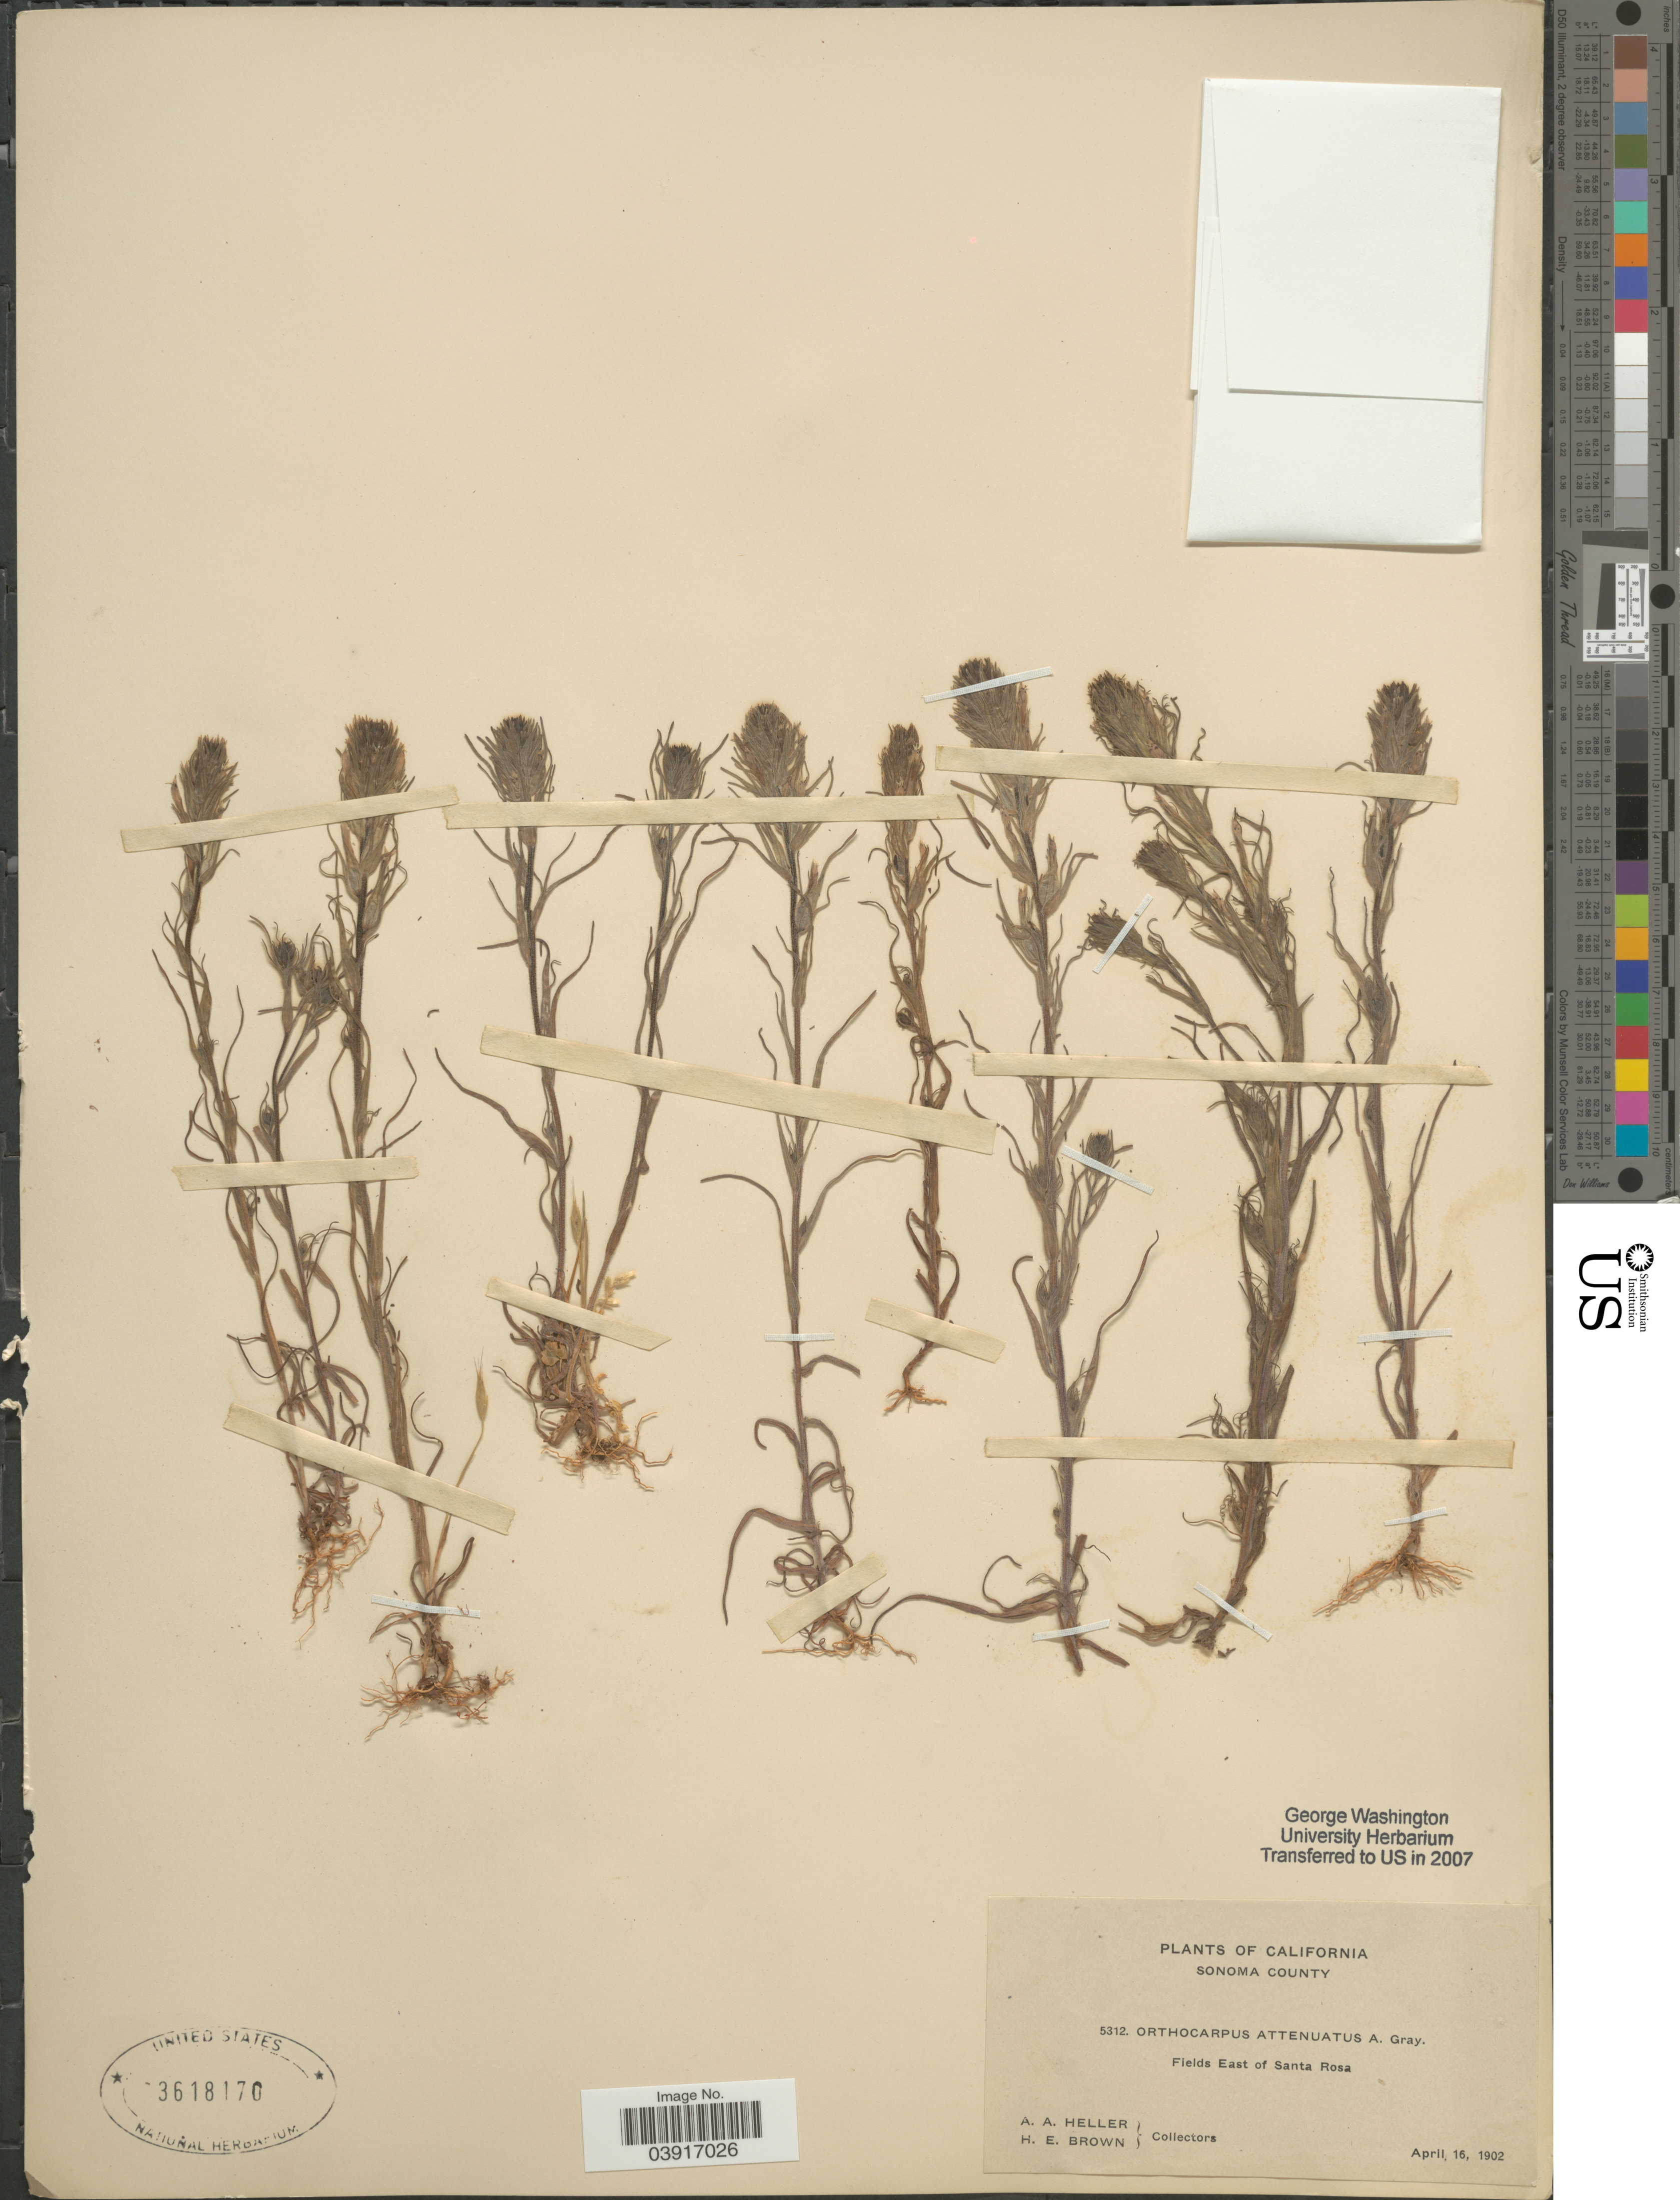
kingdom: Plantae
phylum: Tracheophyta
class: Magnoliopsida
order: Lamiales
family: Orobanchaceae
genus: Orthocarpus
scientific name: Orthocarpus attenuatus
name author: A. Gray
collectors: A. A. Heller & H. E. Brown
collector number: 5312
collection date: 1902-04-16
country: United States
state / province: California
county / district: Sonoma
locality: Sonoma County. Fields East of Santa Rosa.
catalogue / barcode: US 3618170